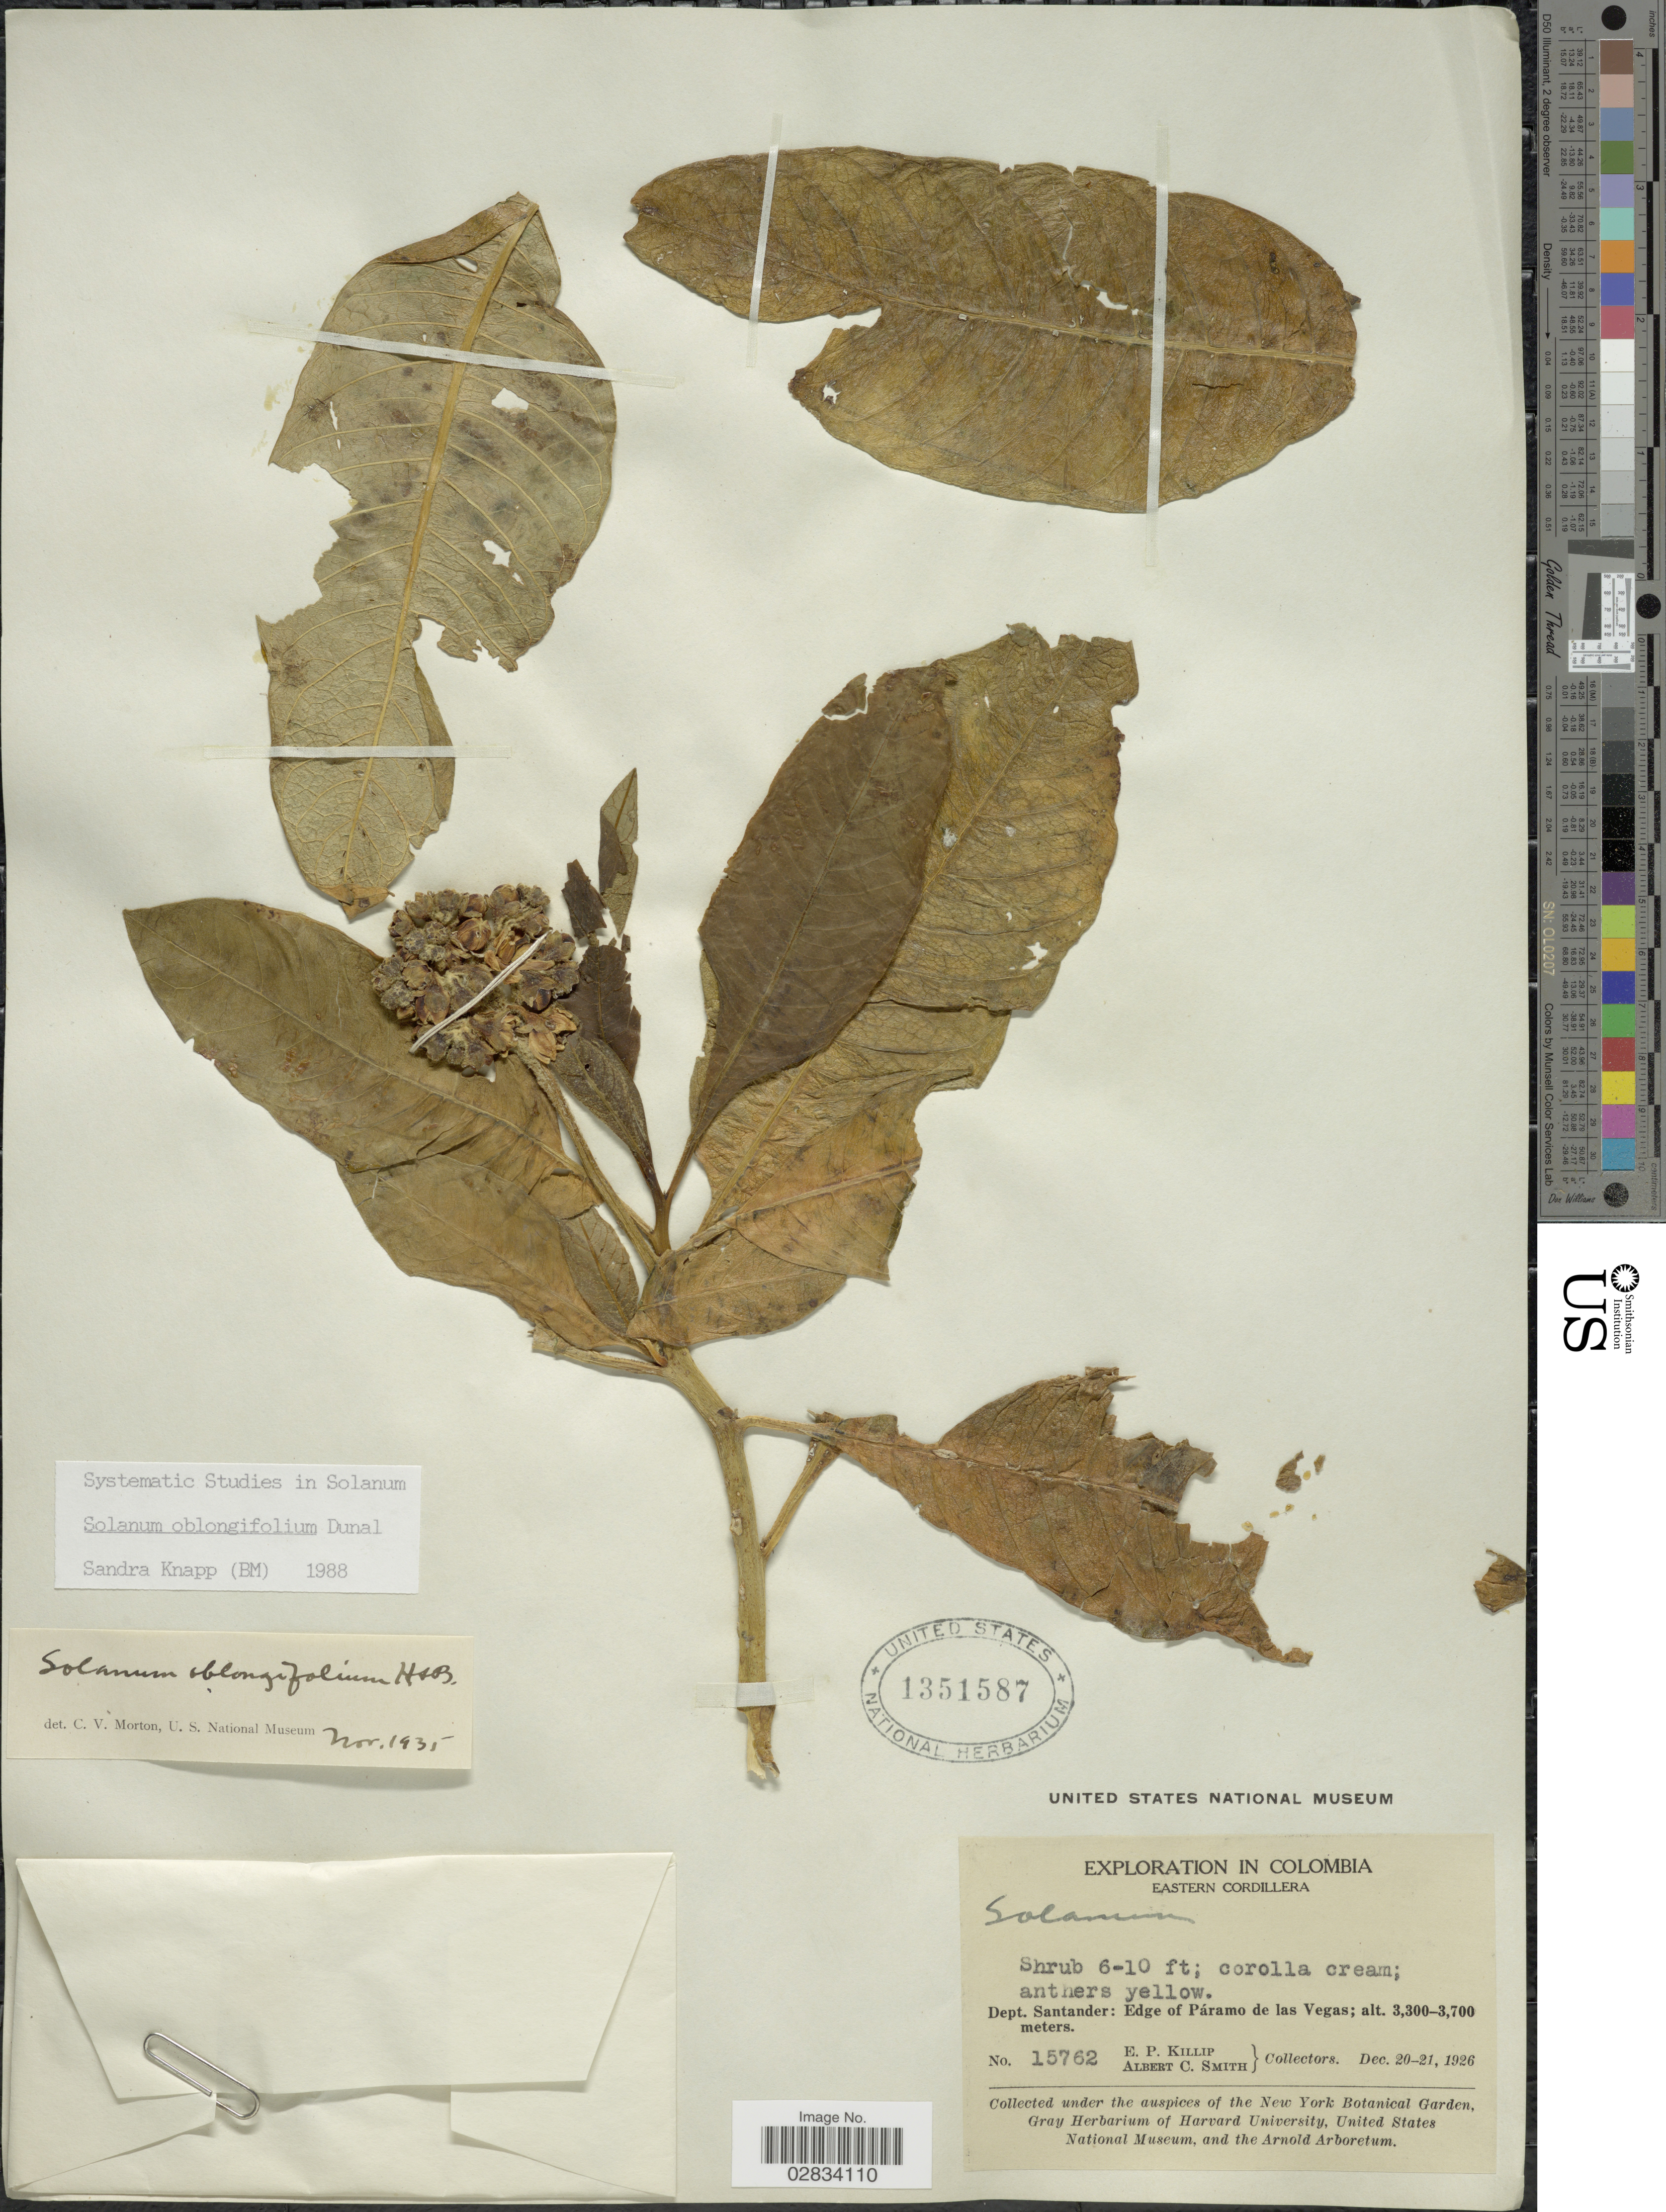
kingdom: Plantae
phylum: Tracheophyta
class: Magnoliopsida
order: Solanales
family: Solanaceae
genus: Solanum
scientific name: Solanum oblongifolium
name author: Duval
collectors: E. P. Killip & A. C. Smith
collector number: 15762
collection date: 1926-12-20/1926-12-21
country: Colombia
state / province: Santander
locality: Eastern Cordillera, Dept. Santander, Edge of Páramo de Las Vegas.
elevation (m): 3300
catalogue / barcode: US 1351587